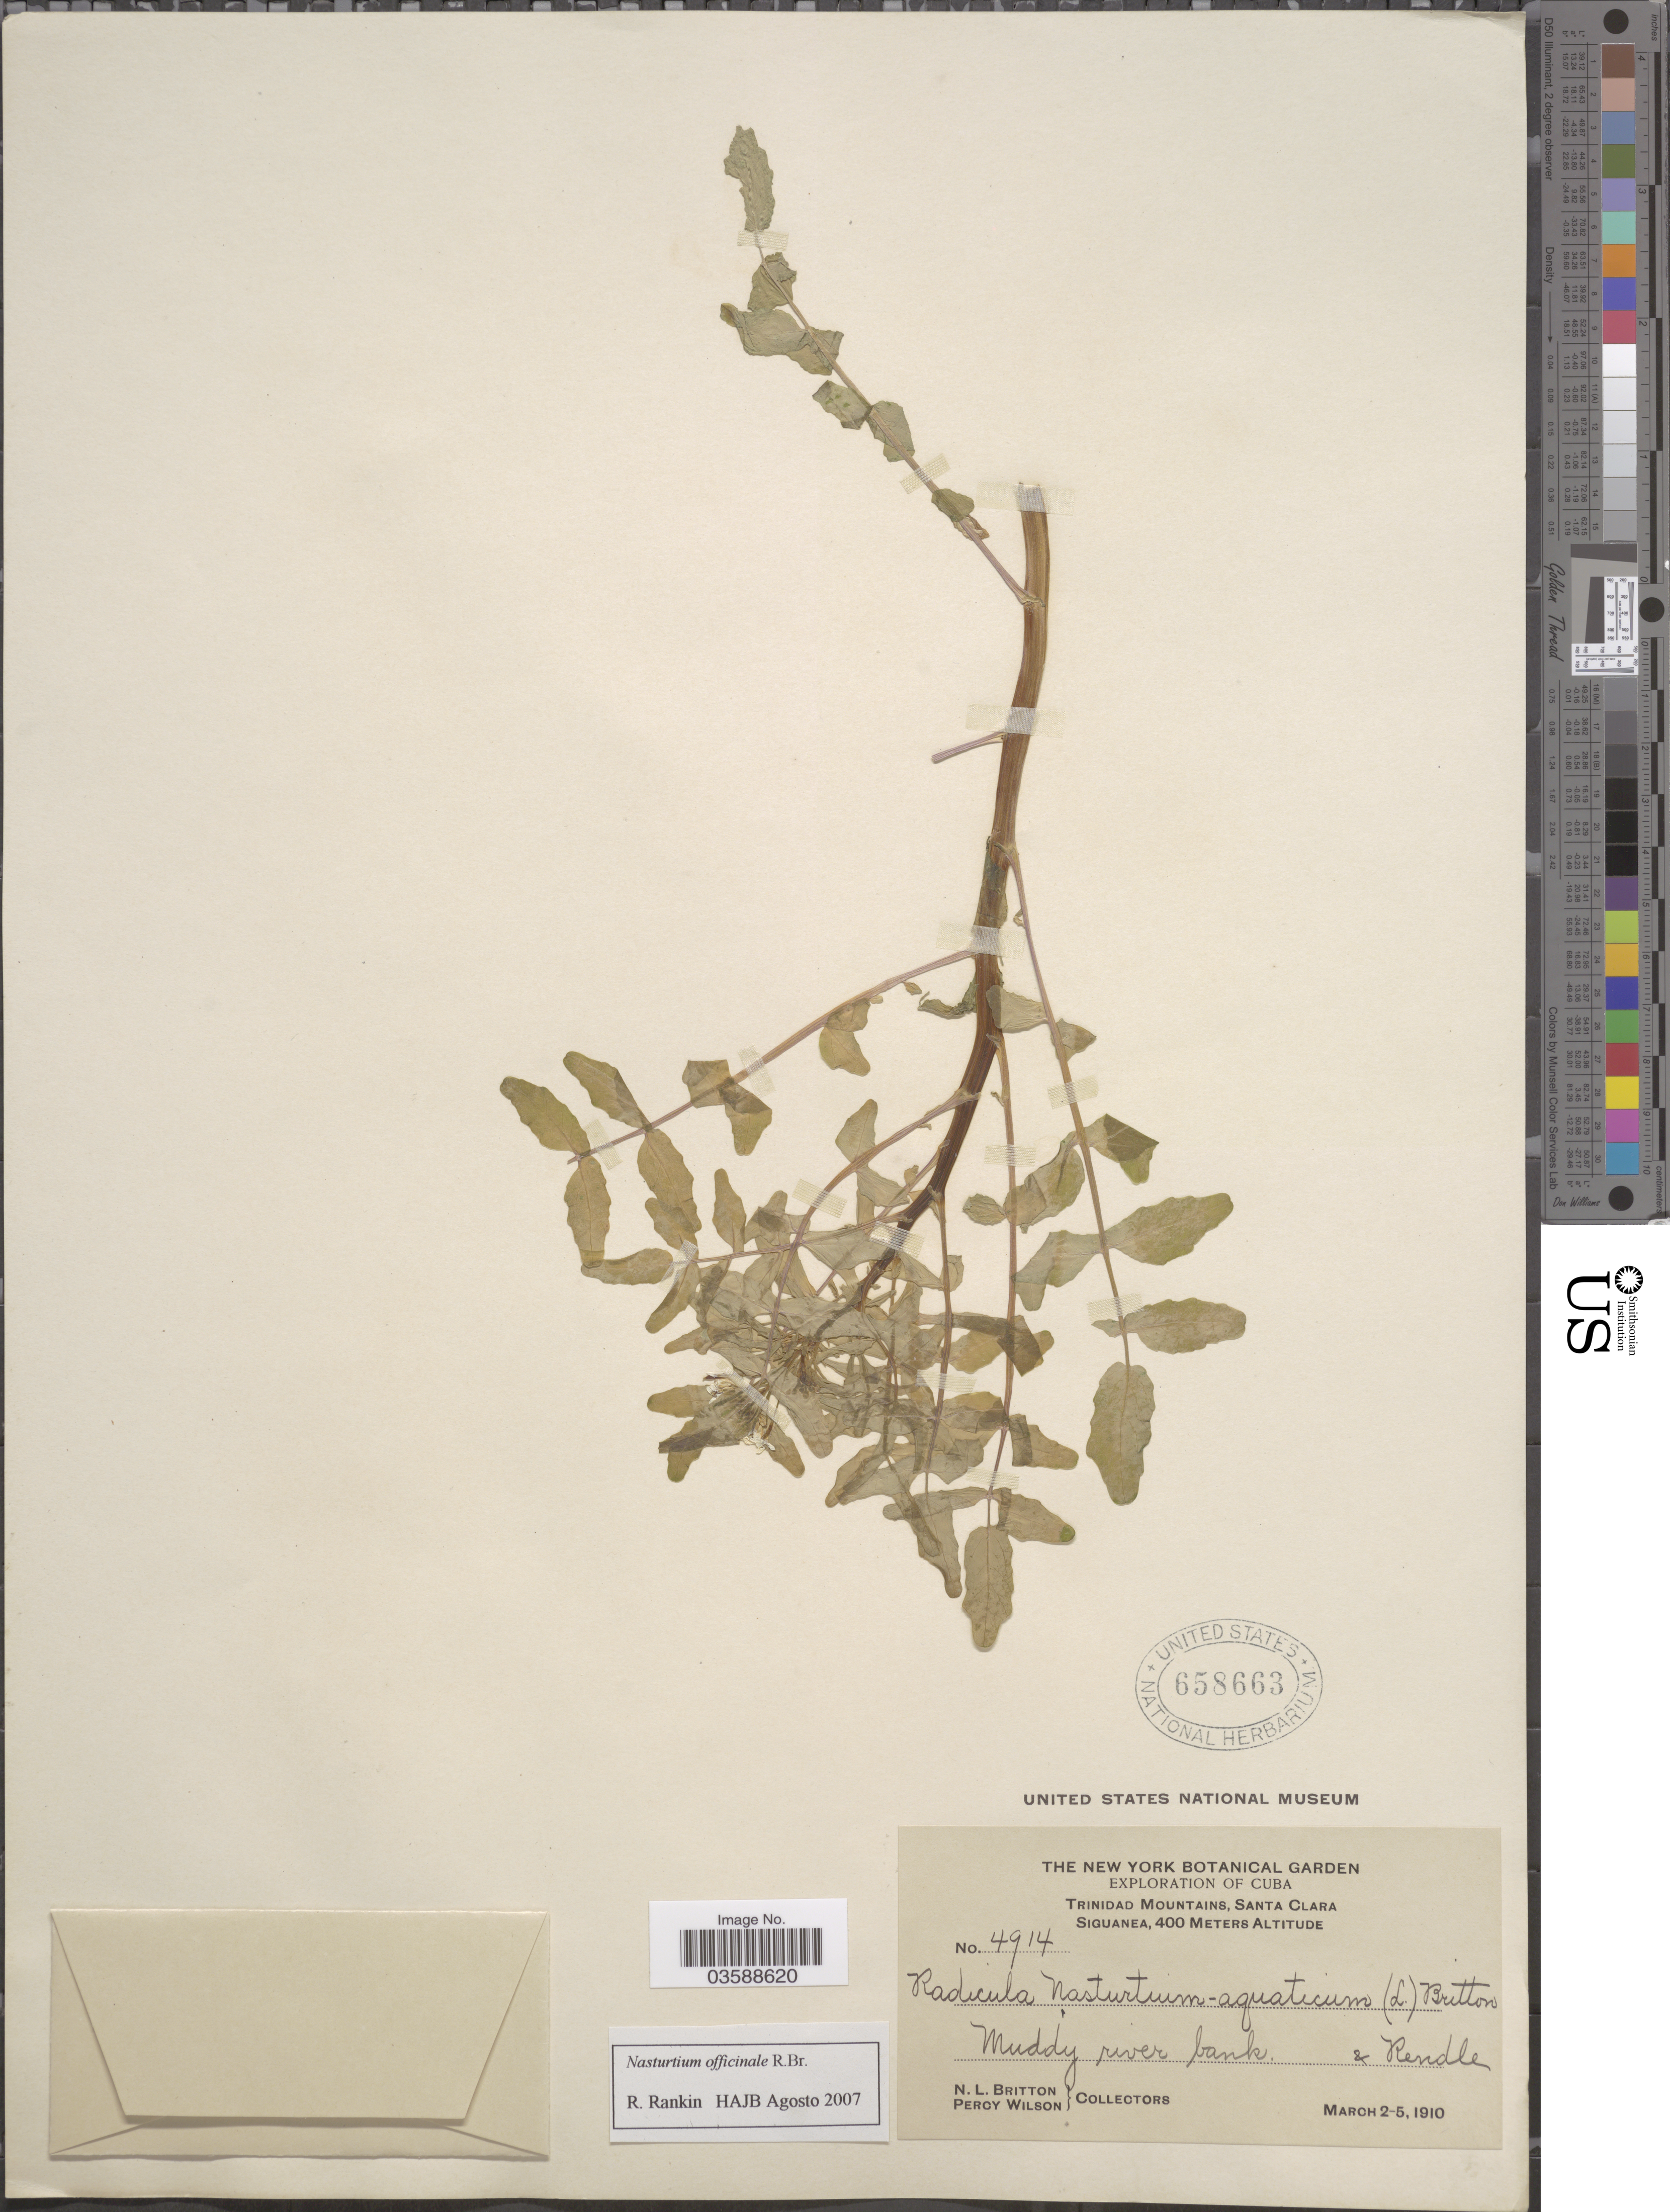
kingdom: Plantae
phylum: Tracheophyta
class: Magnoliopsida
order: Brassicales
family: Brassicaceae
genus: Nasturtium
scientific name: Nasturtium officinale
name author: R. Br.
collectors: N. Britton & P. Wilson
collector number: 4914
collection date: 1910-03-02/1910-03-05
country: Cuba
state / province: Las Villas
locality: Trinidad Mountains, Santa Clara. Siguanea.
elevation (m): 400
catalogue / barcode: US 658663